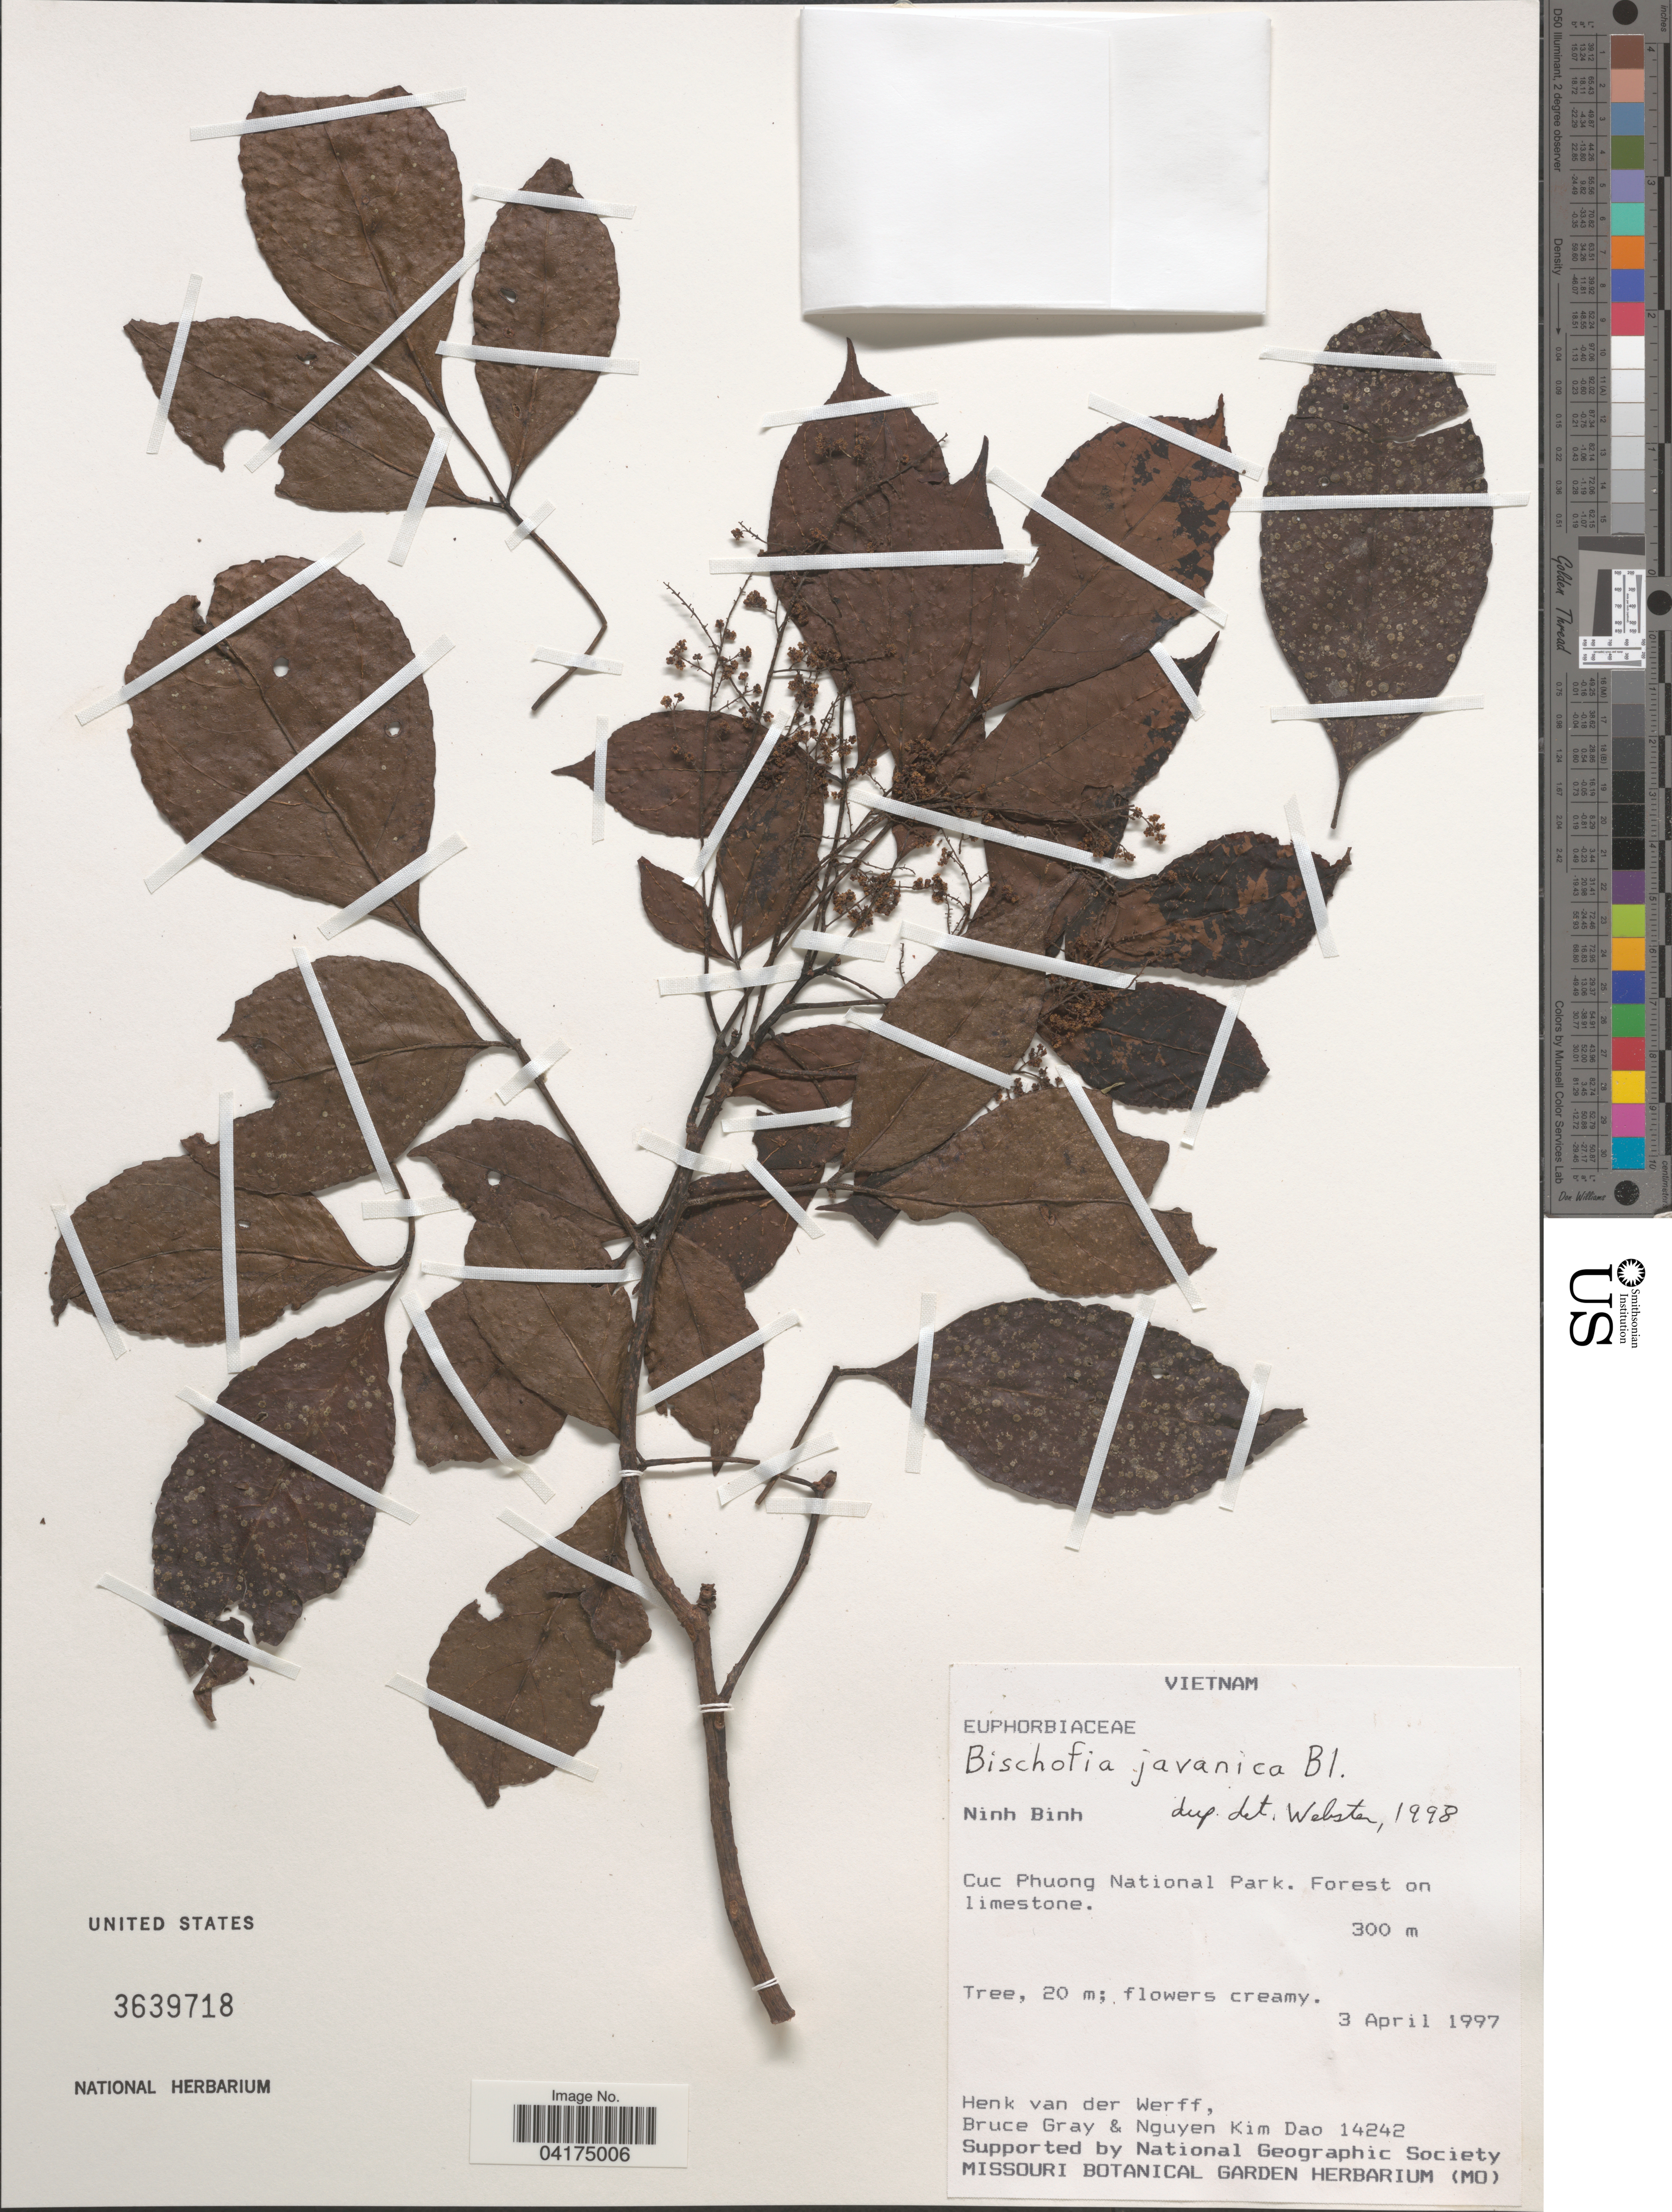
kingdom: Plantae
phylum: Tracheophyta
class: Magnoliopsida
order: Malpighiales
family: Phyllanthaceae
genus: Bischofia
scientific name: Bischofia javanica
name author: Blume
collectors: H. van der Werff, B. Gray & N. Dao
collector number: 14242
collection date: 1997-04-03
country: Vietnam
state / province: Ninh Binh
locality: Cuc Phuong National Park.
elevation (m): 300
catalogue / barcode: US 3639718